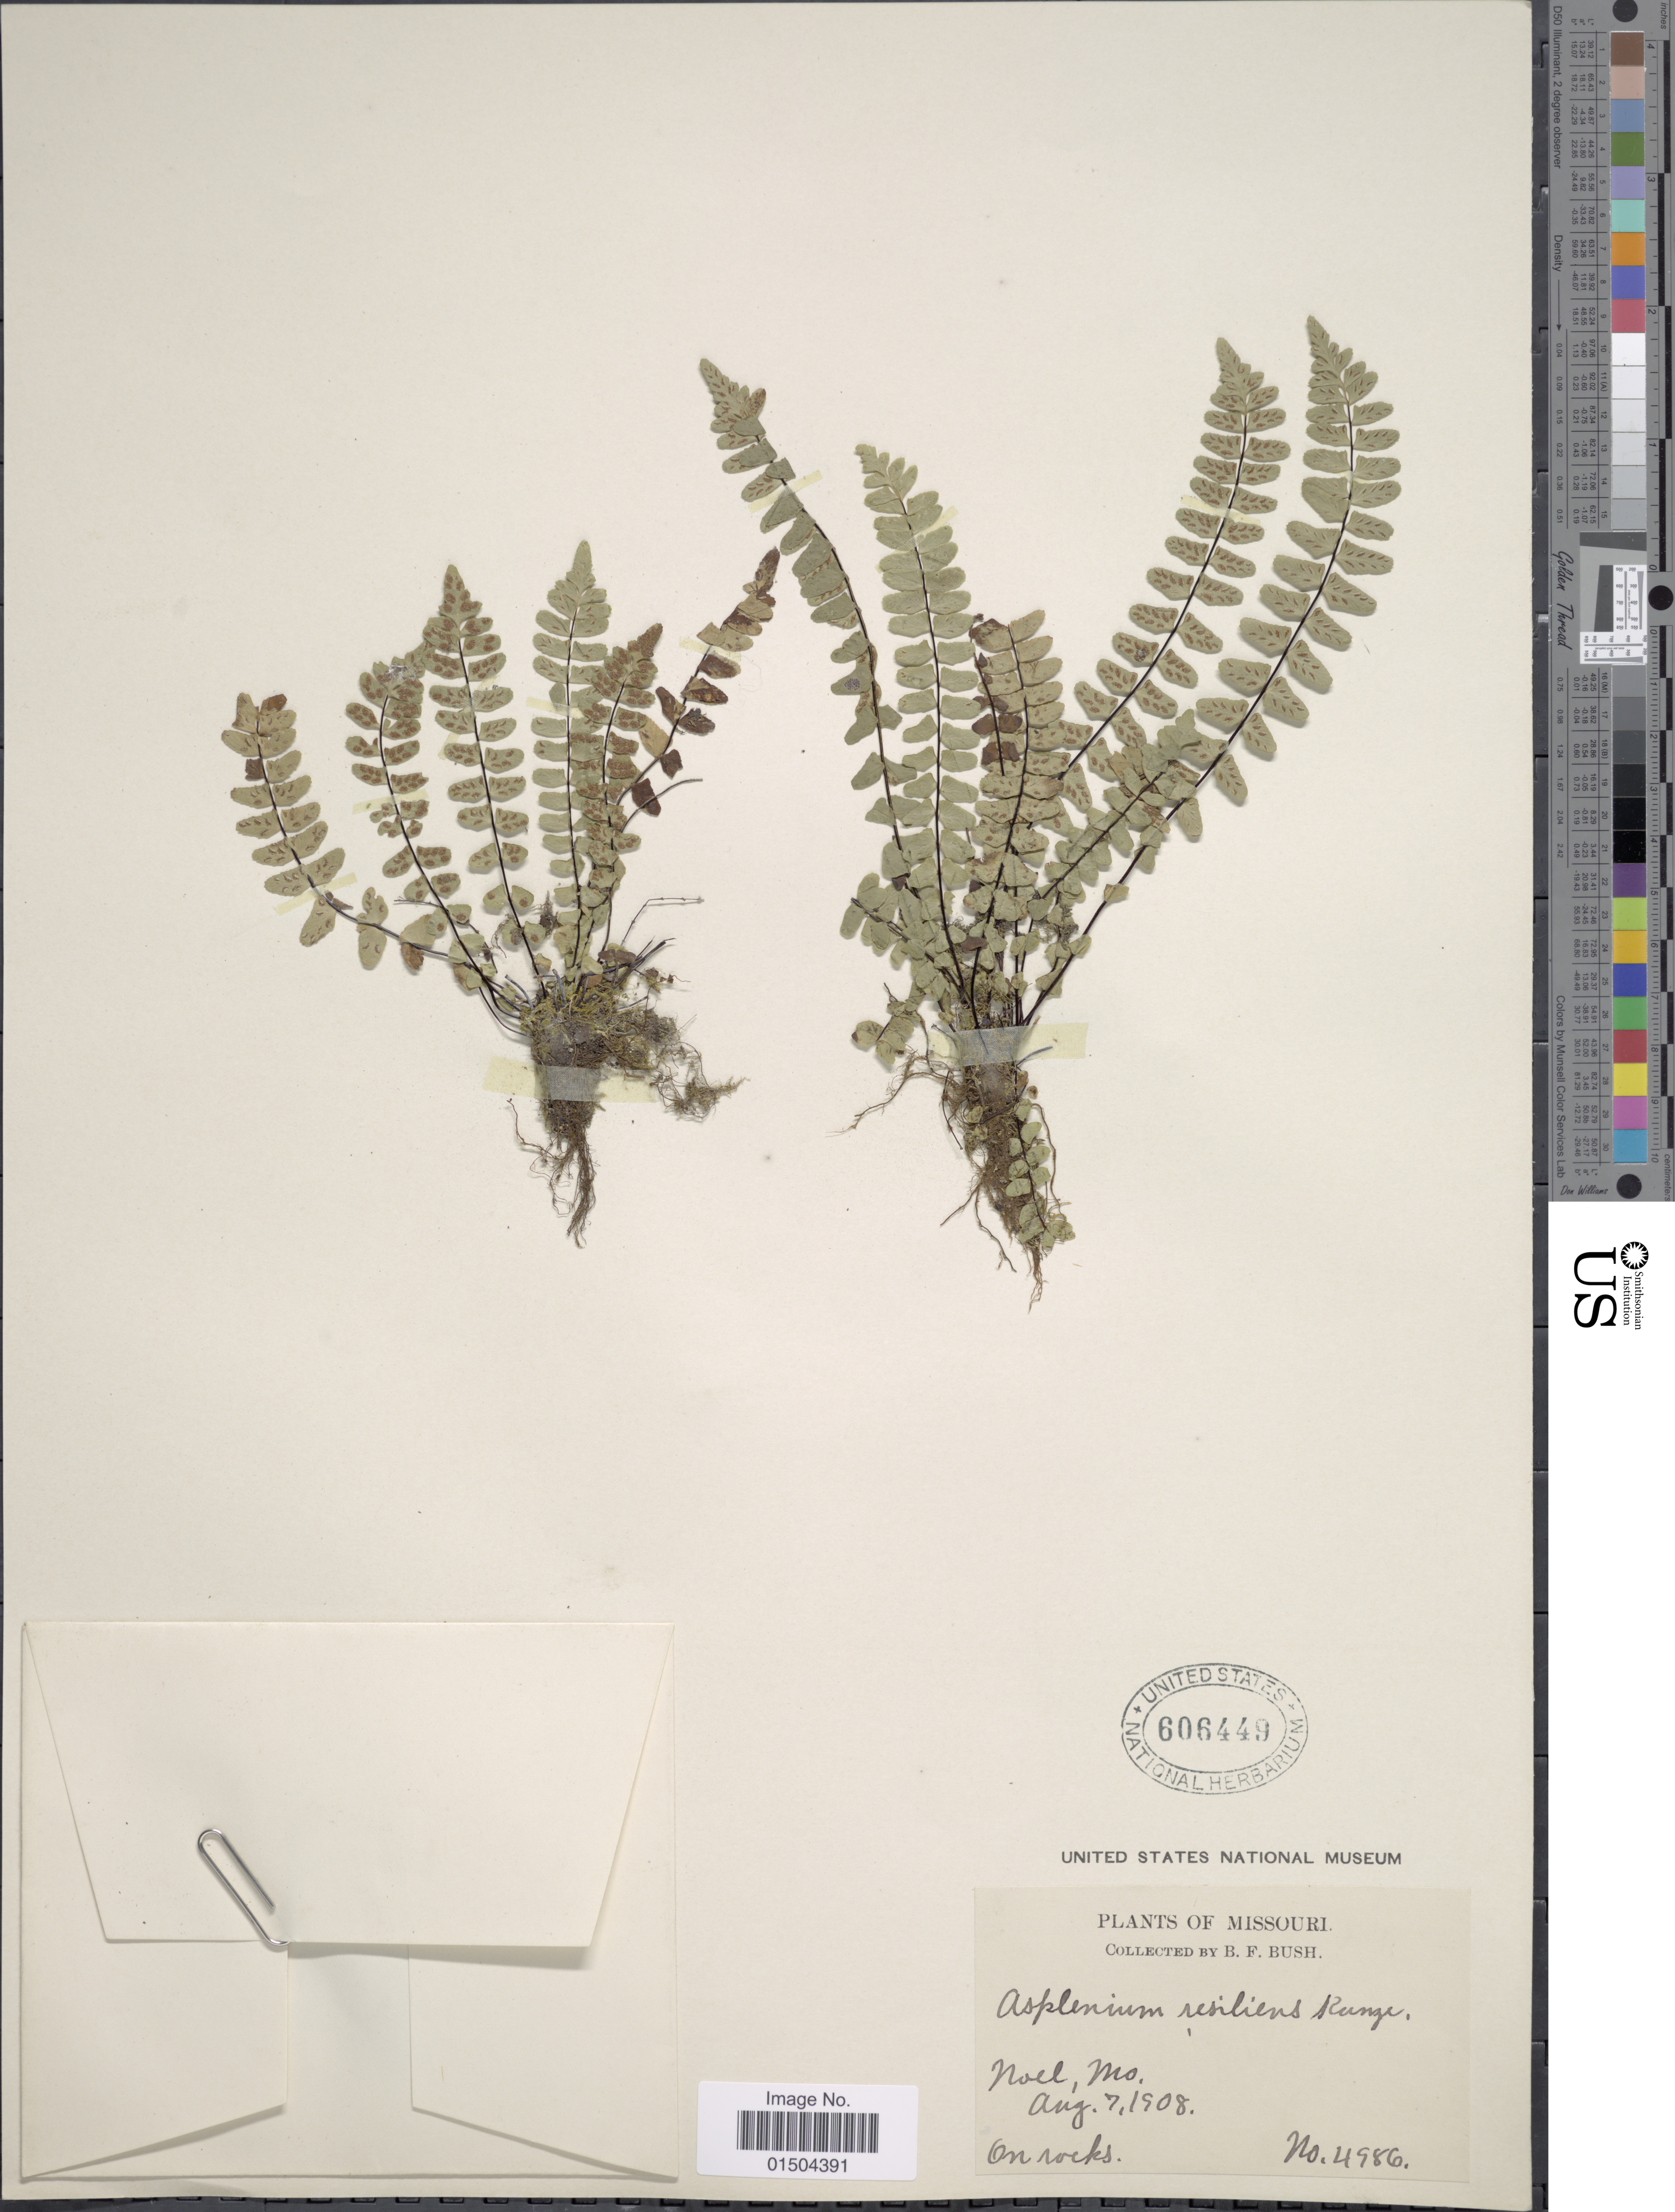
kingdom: Plantae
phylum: Tracheophyta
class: Polypodiopsida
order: Polypodiales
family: Aspleniaceae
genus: Asplenium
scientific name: Asplenium resiliens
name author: Kunze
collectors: B. F. Bush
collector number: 4986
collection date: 1908-08-07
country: United States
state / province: Missouri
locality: Noel.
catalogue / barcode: US 606449